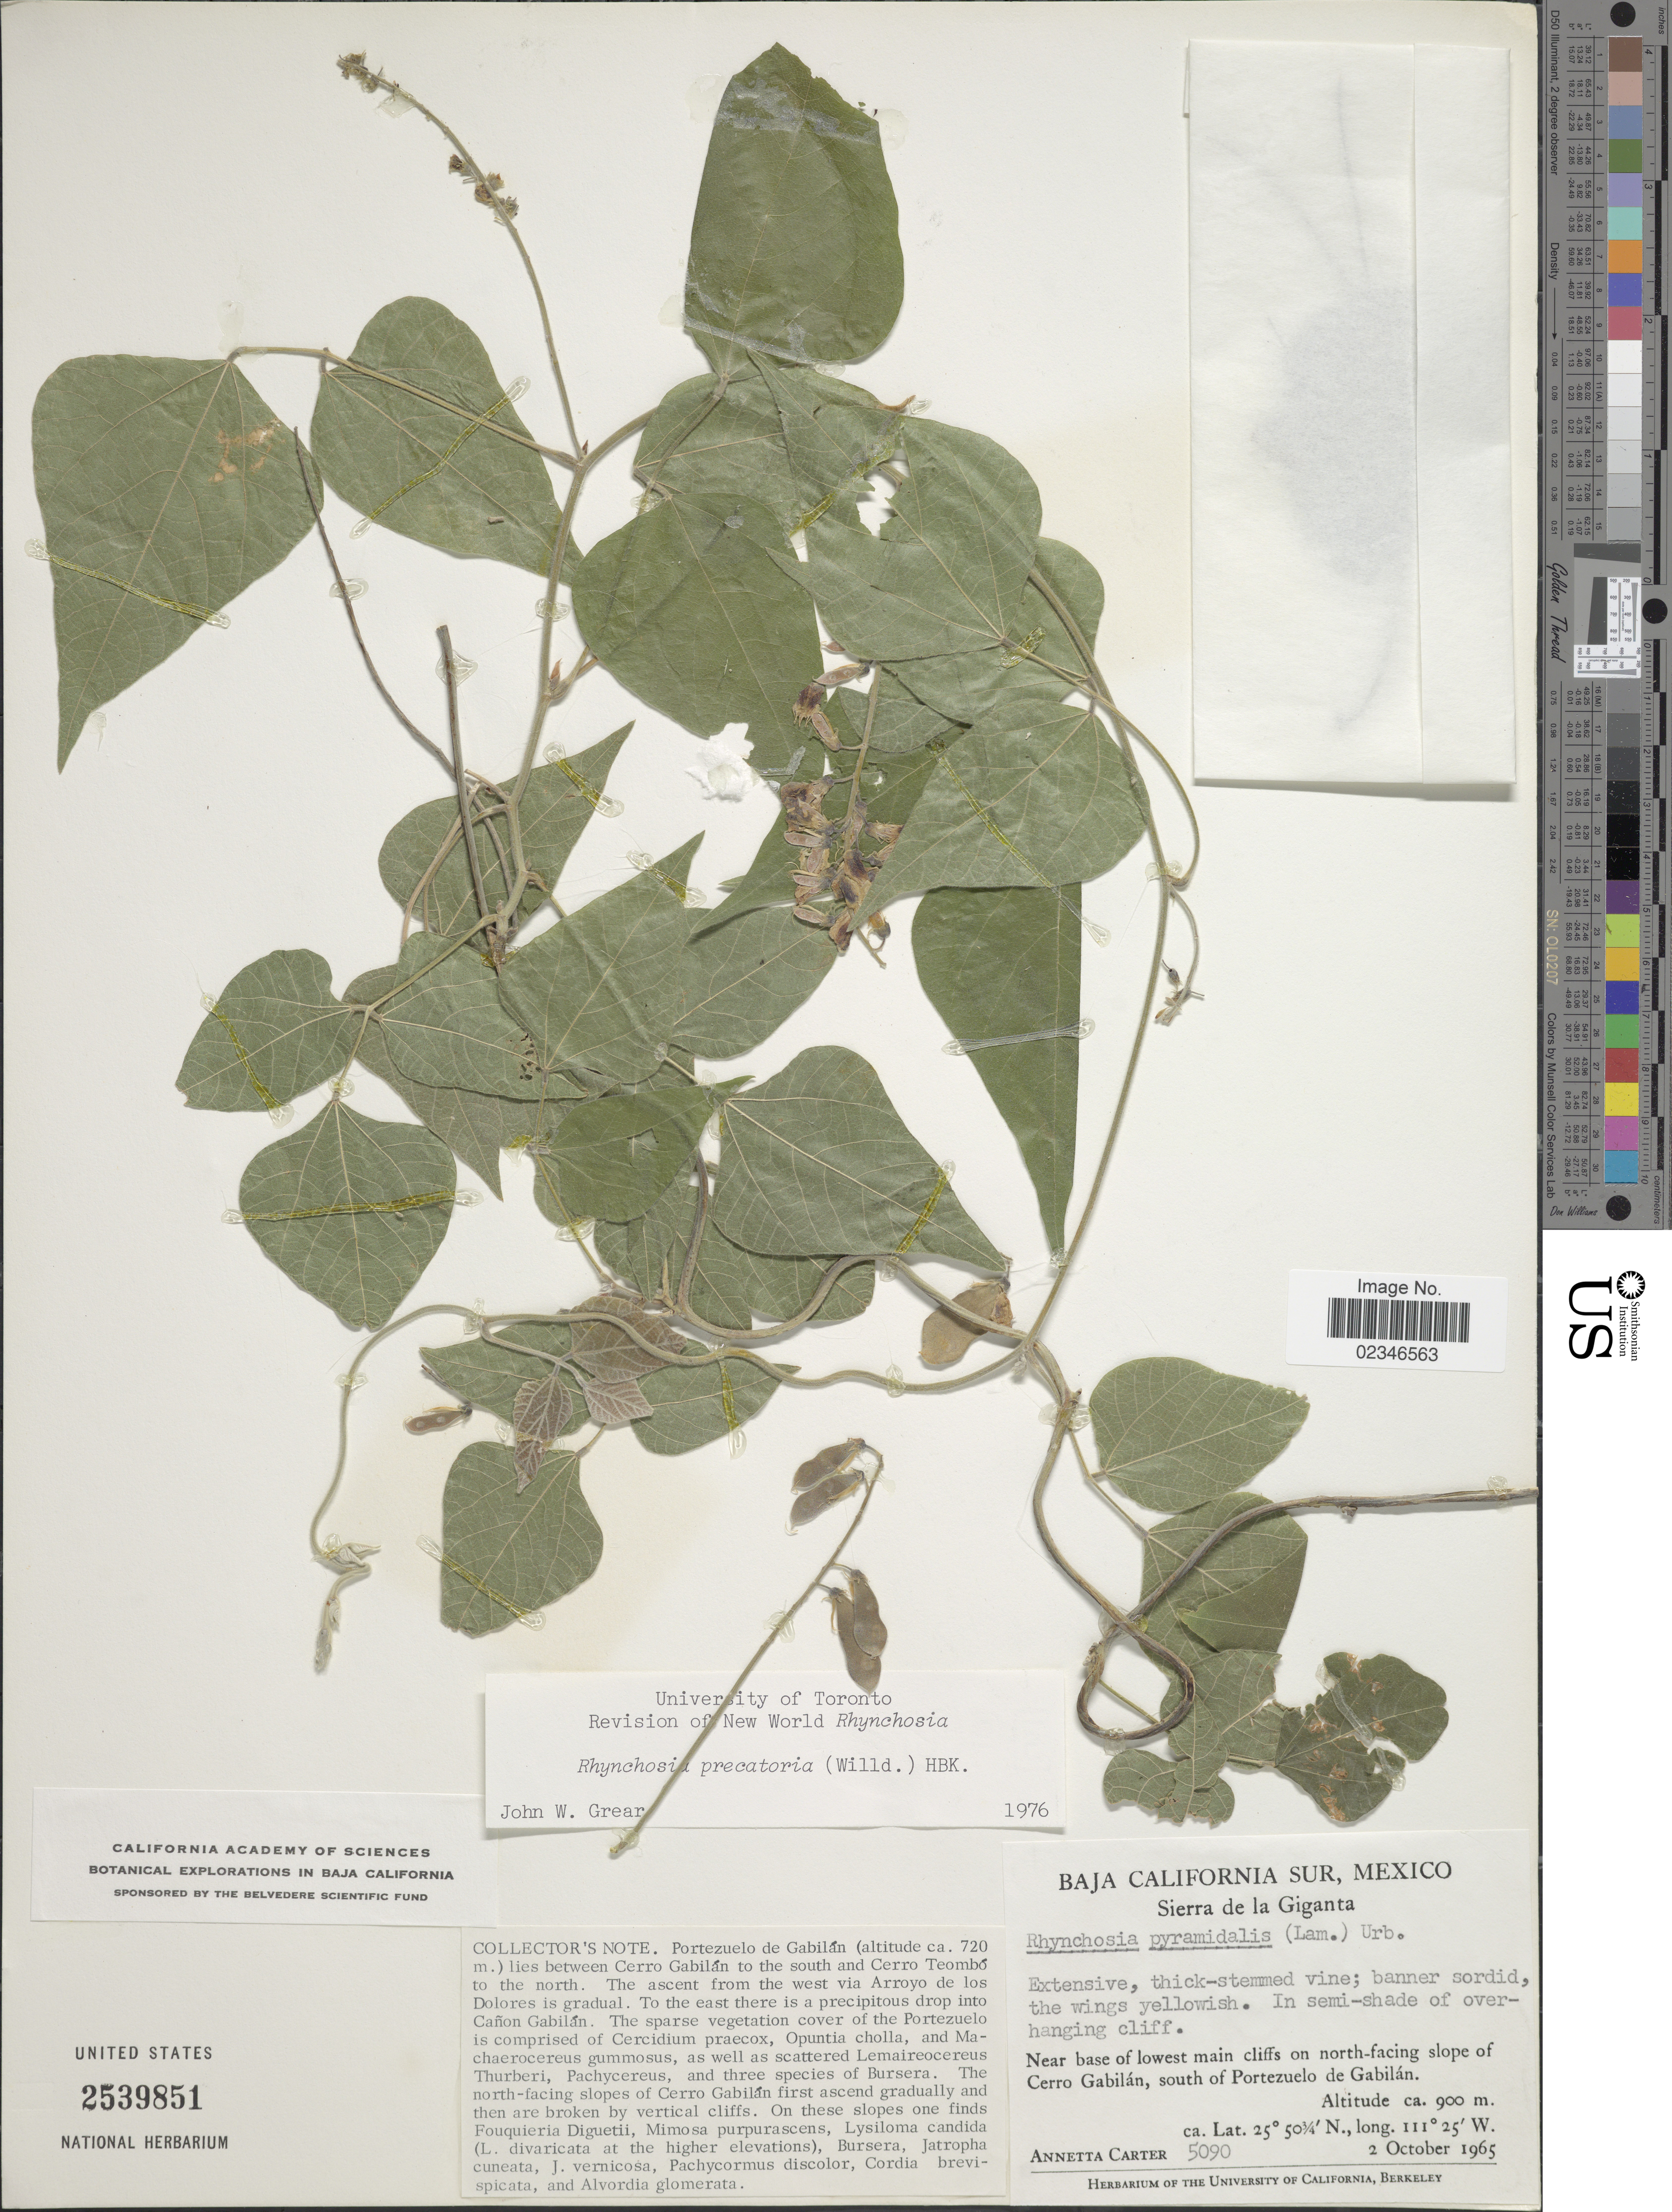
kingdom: Plantae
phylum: Tracheophyta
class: Magnoliopsida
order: Fabales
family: Fabaceae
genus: Rhynchosia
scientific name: Rhynchosia precatoria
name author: (Willd.) DC.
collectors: A. Carter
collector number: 5090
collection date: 1965-10-02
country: Mexico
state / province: Baja California Sur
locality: Baja California Sur, Mexico, Sierra de la Giganta, Near base of lowest main cliffs on north-facing slope of Cerro Gabilan, south of Portezuelo de Gabilan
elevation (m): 900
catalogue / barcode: US 2539851